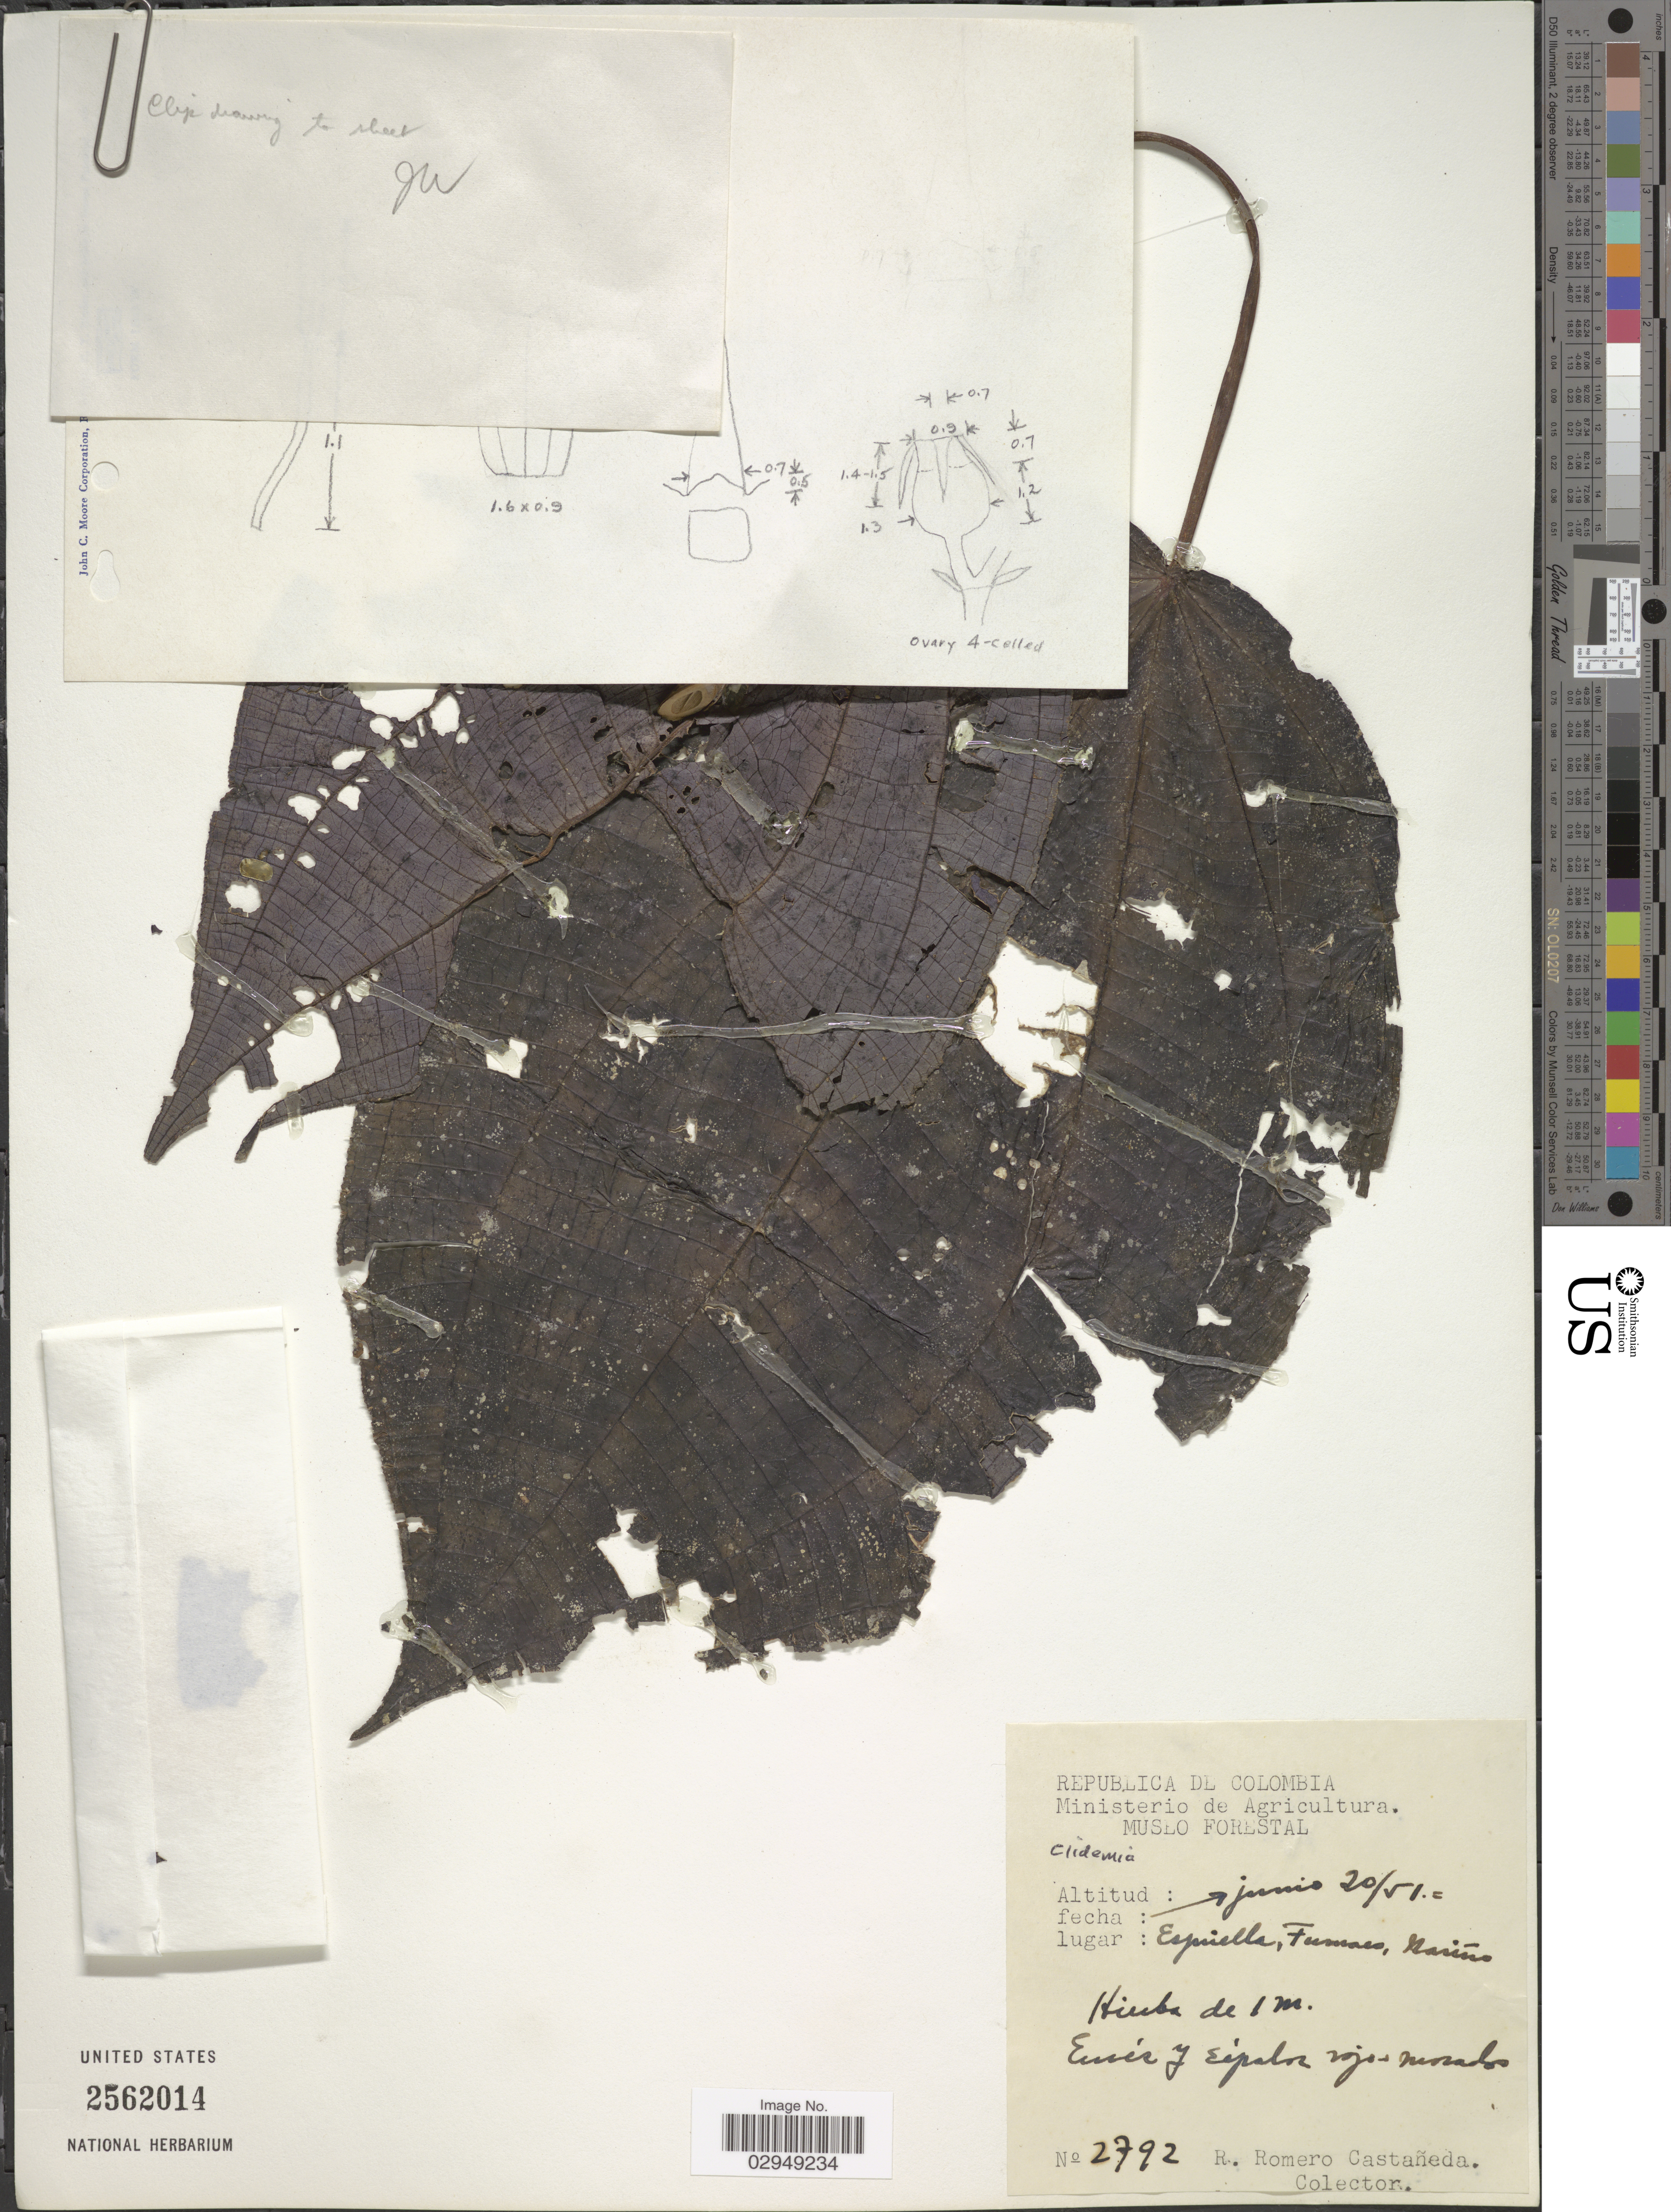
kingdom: Plantae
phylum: Tracheophyta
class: Magnoliopsida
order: Myrtales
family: Melastomataceae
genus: Clidemia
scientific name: Clidemia discolor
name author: (Triana) Cogn.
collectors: R. Romero Castañeda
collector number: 2792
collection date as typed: Transcribed d/m/y: 20/6/51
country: Colombia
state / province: Nariño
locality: Qsuiella, Fumaes, Nariño.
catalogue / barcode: US 2562014